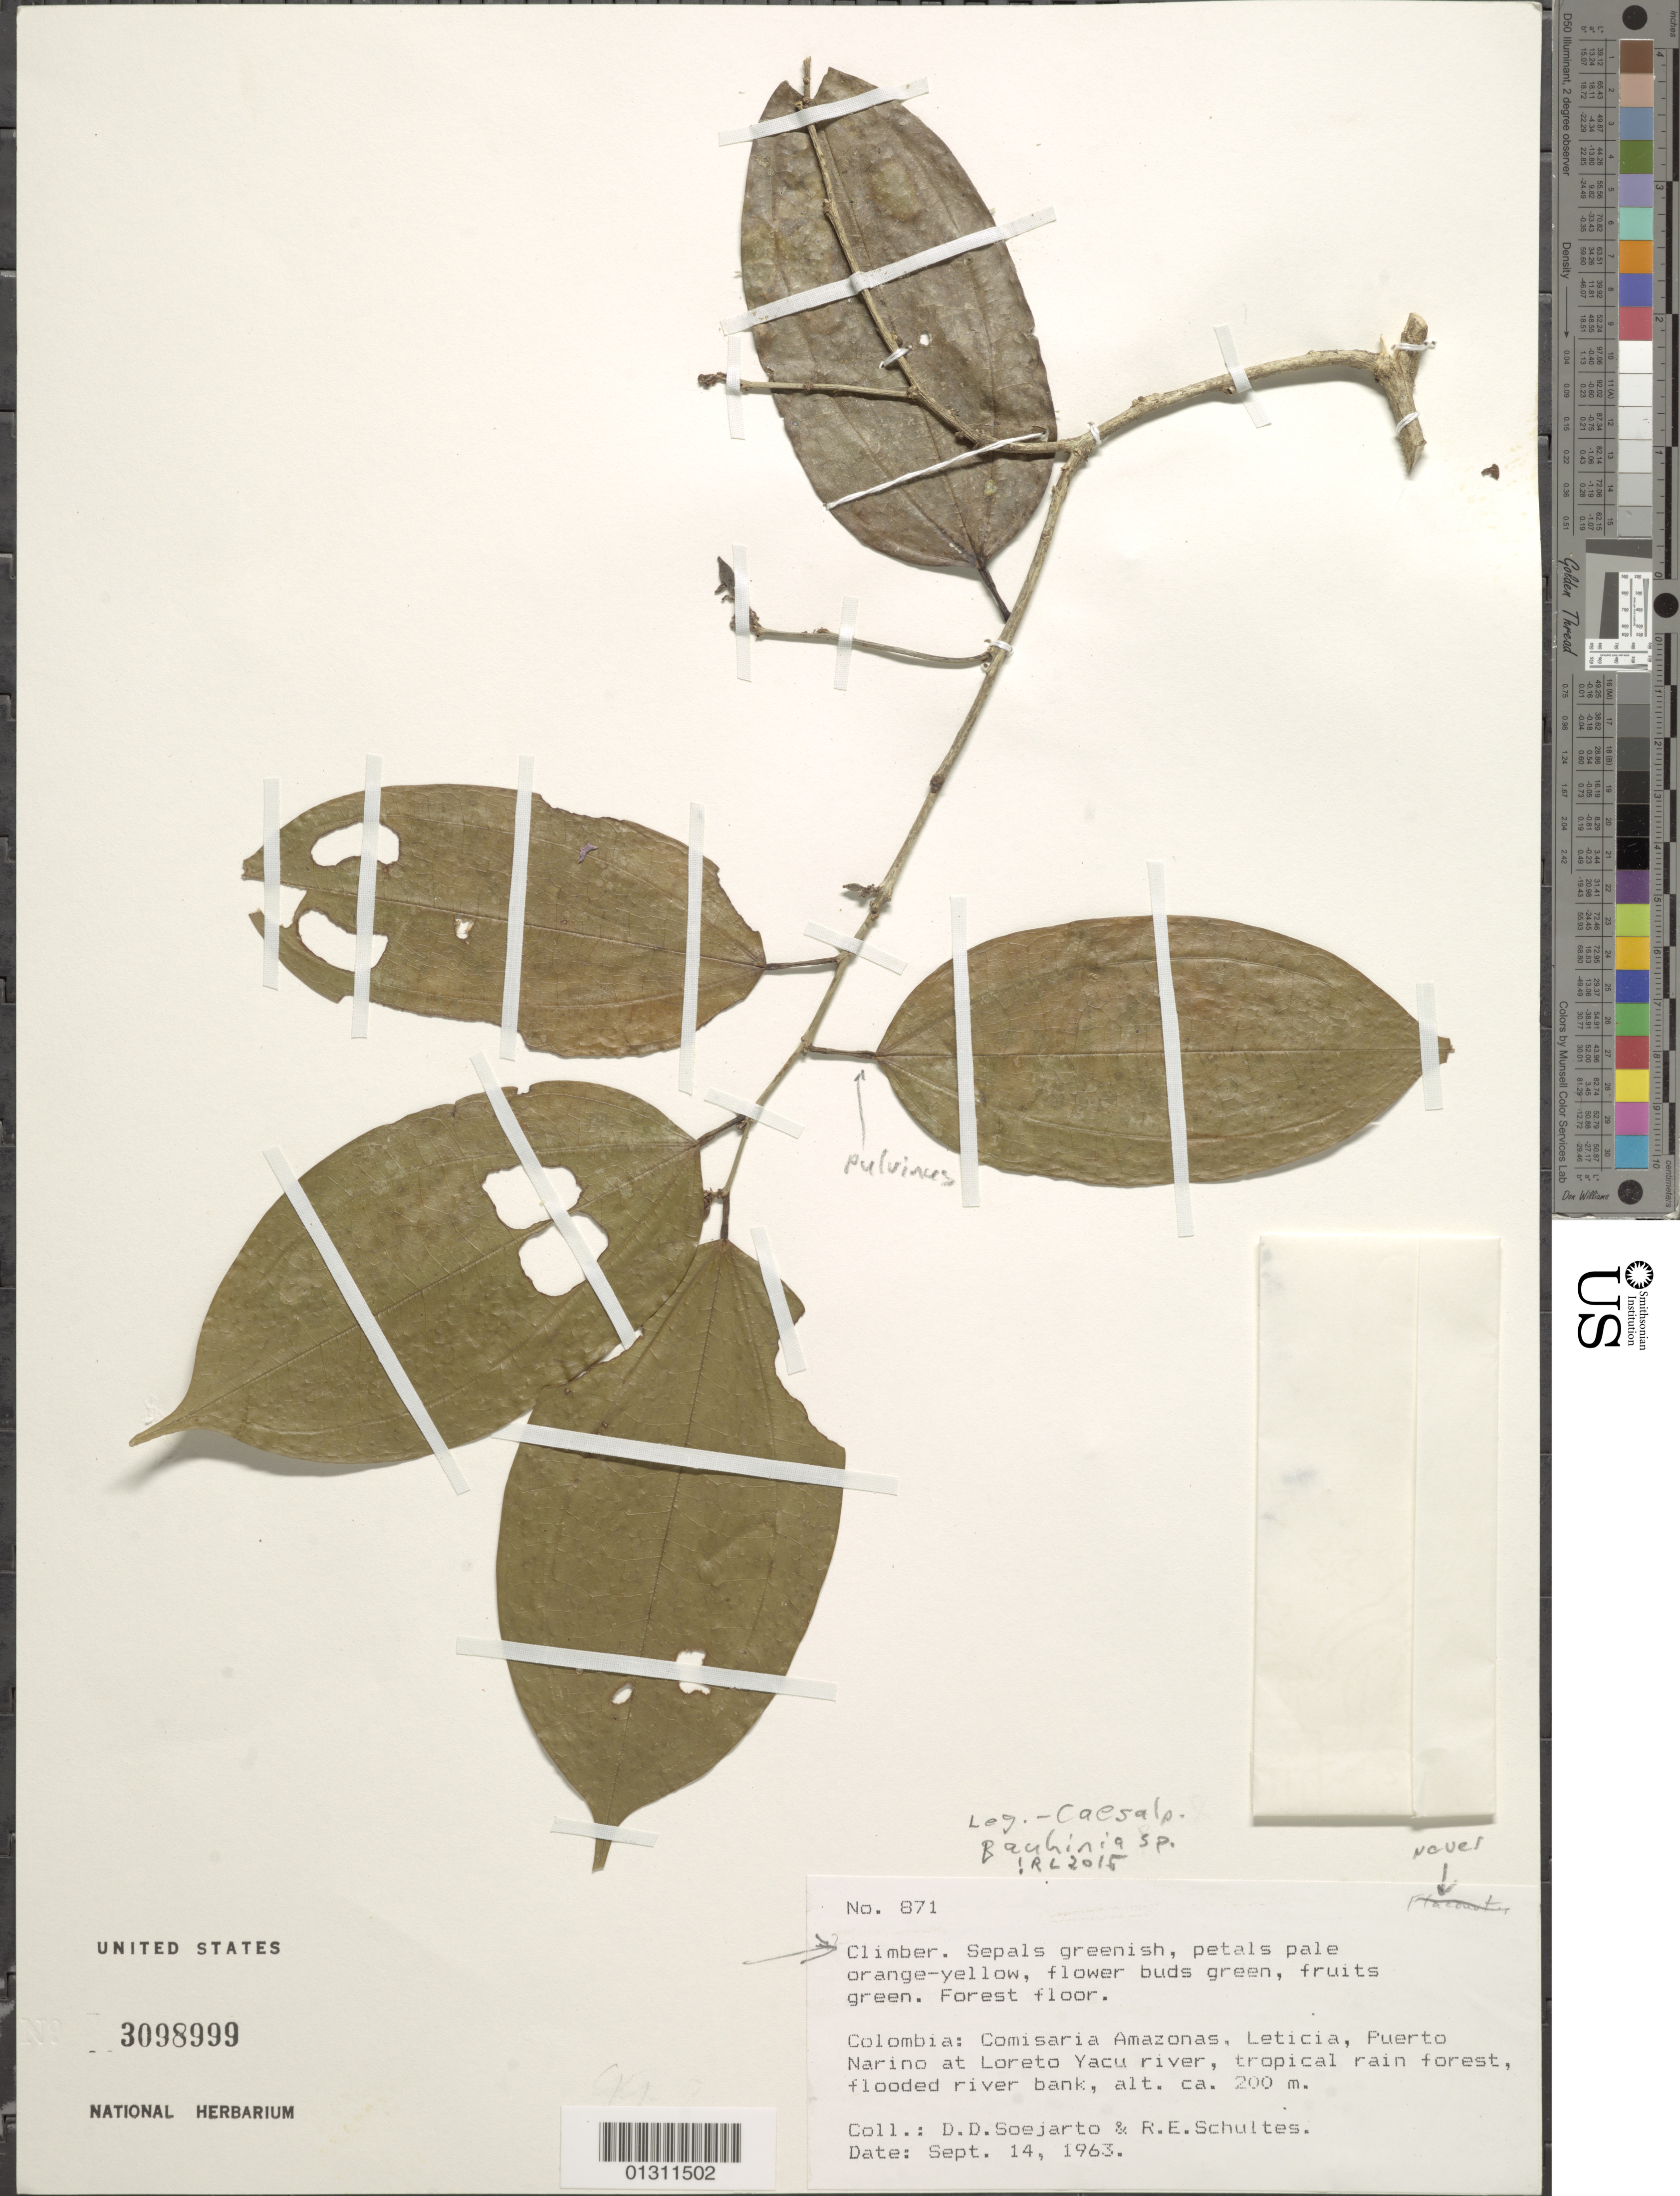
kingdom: Plantae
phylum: Tracheophyta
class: Magnoliopsida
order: Fabales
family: Fabaceae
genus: Bauhinia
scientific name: Bauhinia sp.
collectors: D. D. Soejarto & R. E. Schultes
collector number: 871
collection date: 1963-09-14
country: Colombia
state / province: Amazônas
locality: Leticia, Puerto Narino at Loreto Yacu river, tropical rain forest, flooded river bank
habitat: Tropical rain forest, flooded river bank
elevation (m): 200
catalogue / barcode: US 3098999